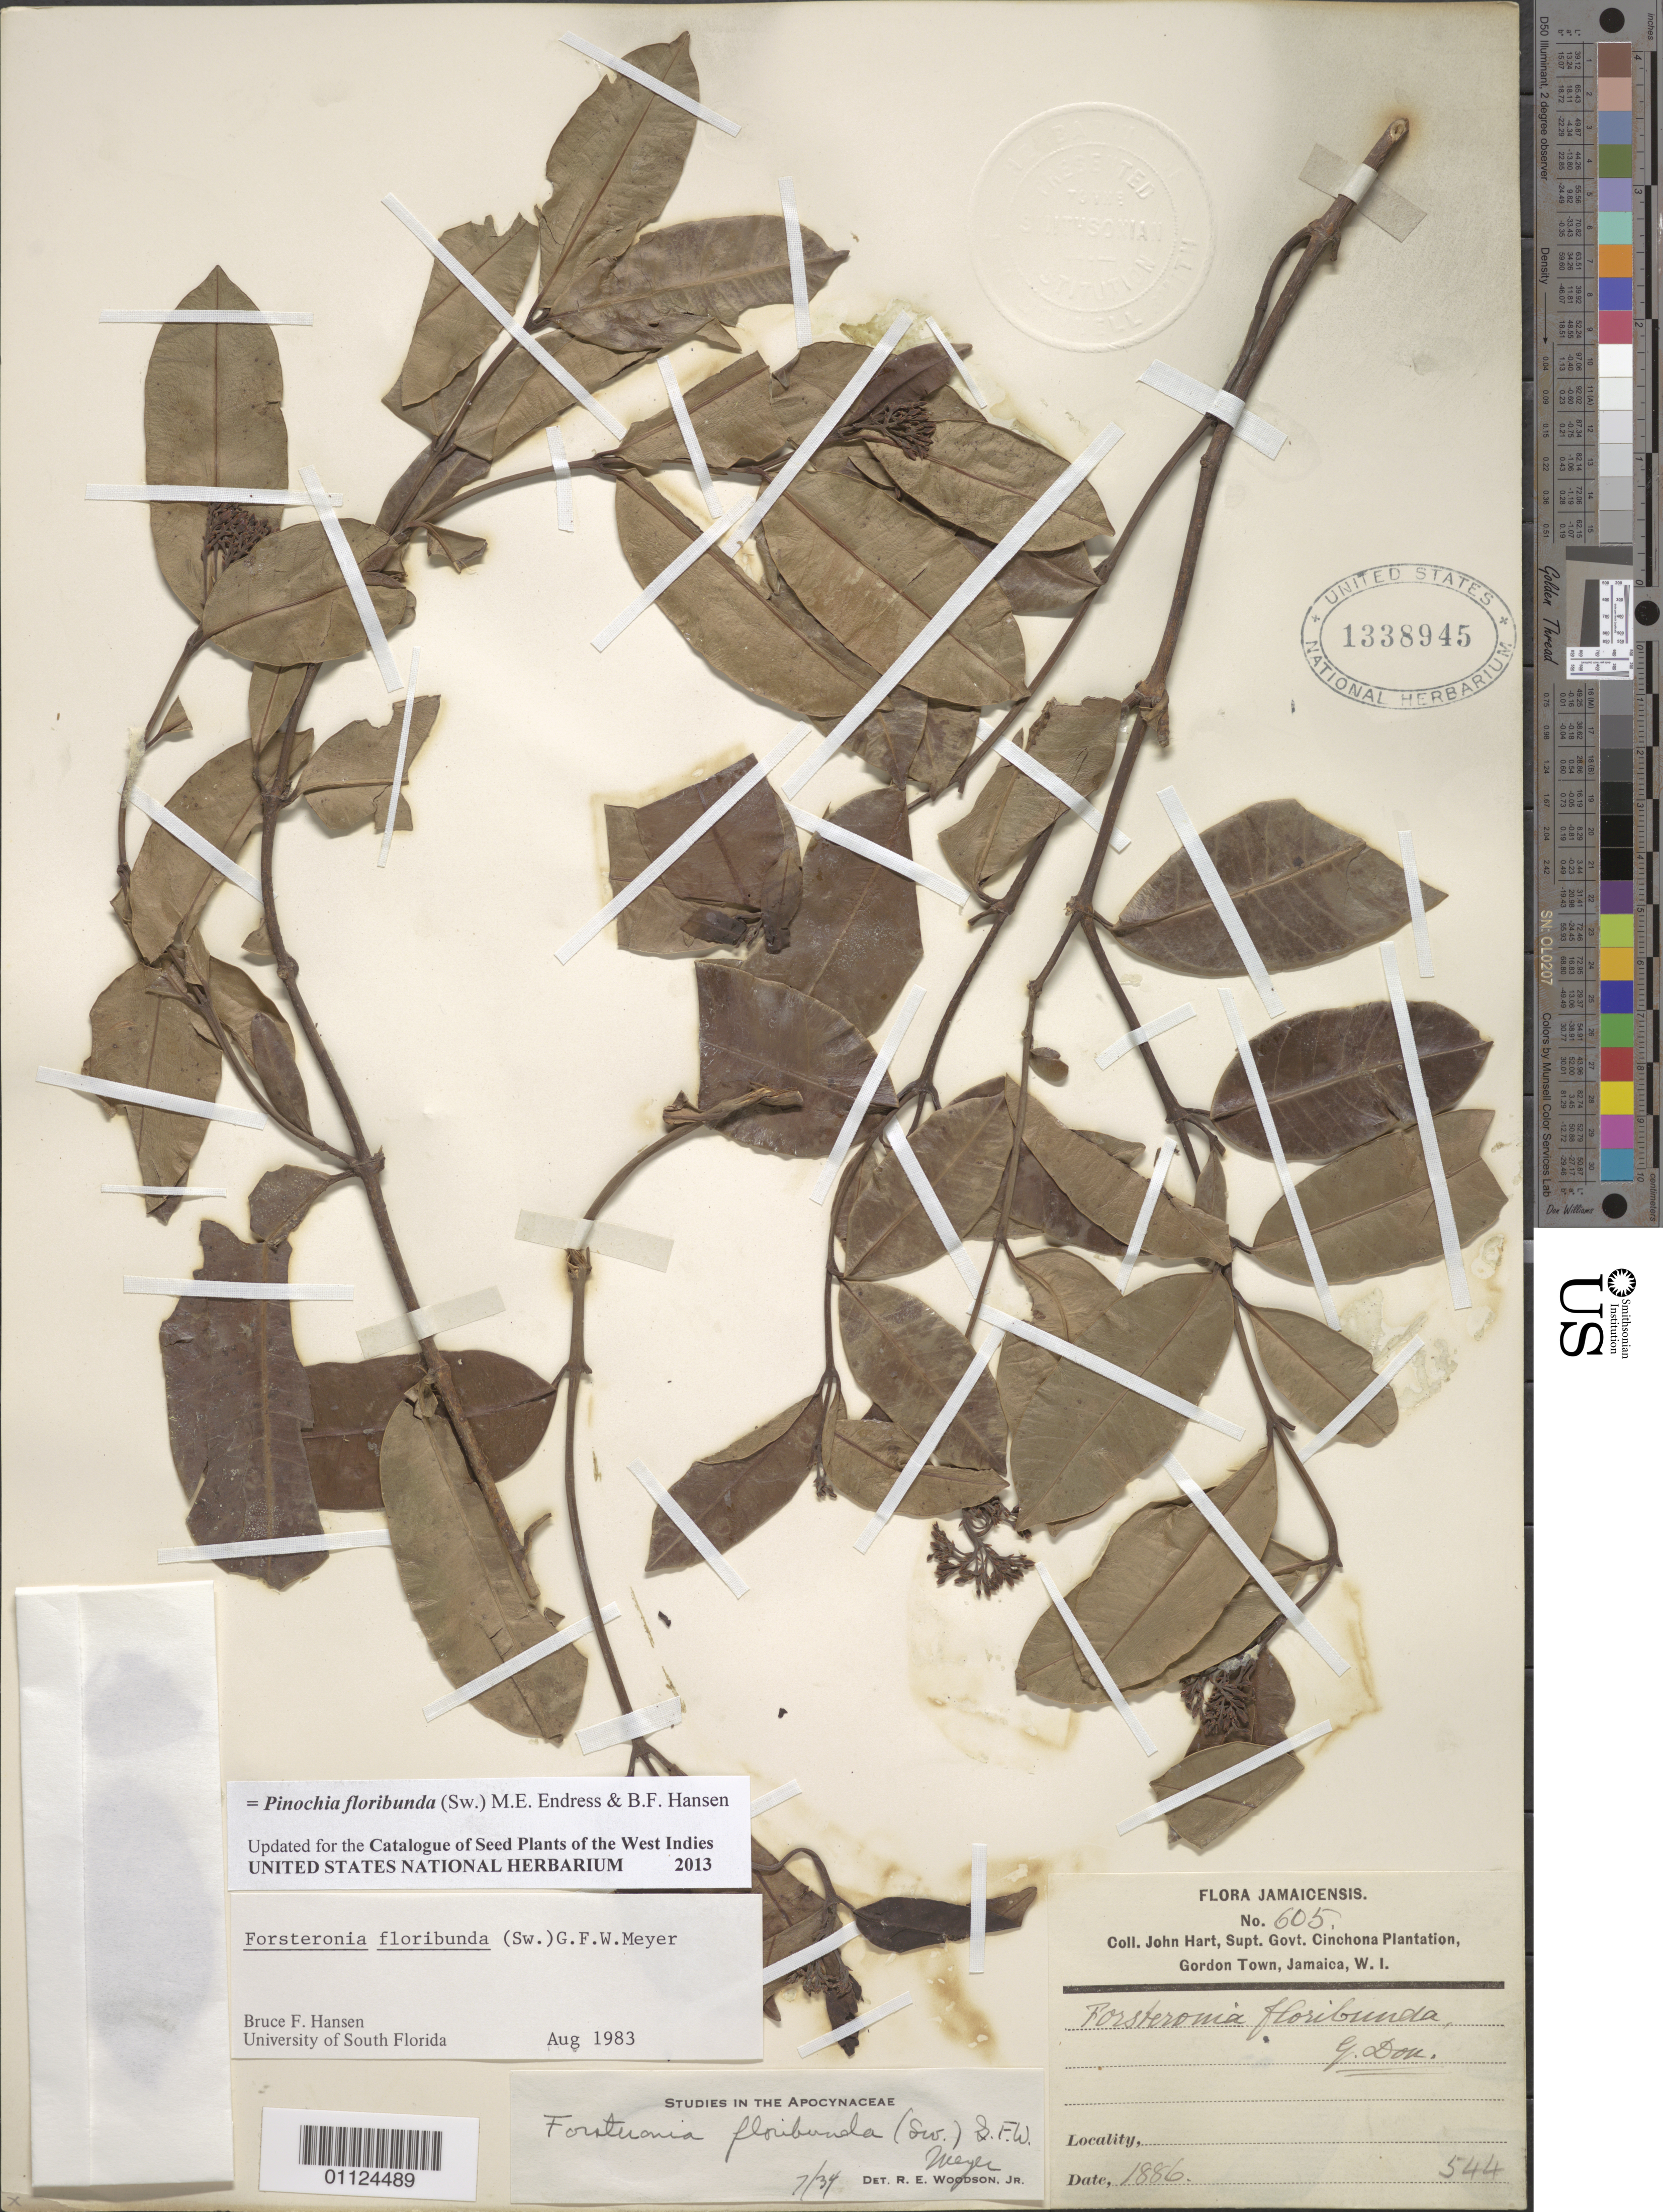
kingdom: Plantae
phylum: Tracheophyta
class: Magnoliopsida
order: Gentianales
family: Apocynaceae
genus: Pinochia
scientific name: Pinochia floribunda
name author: (Sw.) M.E. Endress & B.F. Hansen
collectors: J. H. Hart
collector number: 605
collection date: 1886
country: Jamaica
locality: Gordon Town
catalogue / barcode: US 1338945